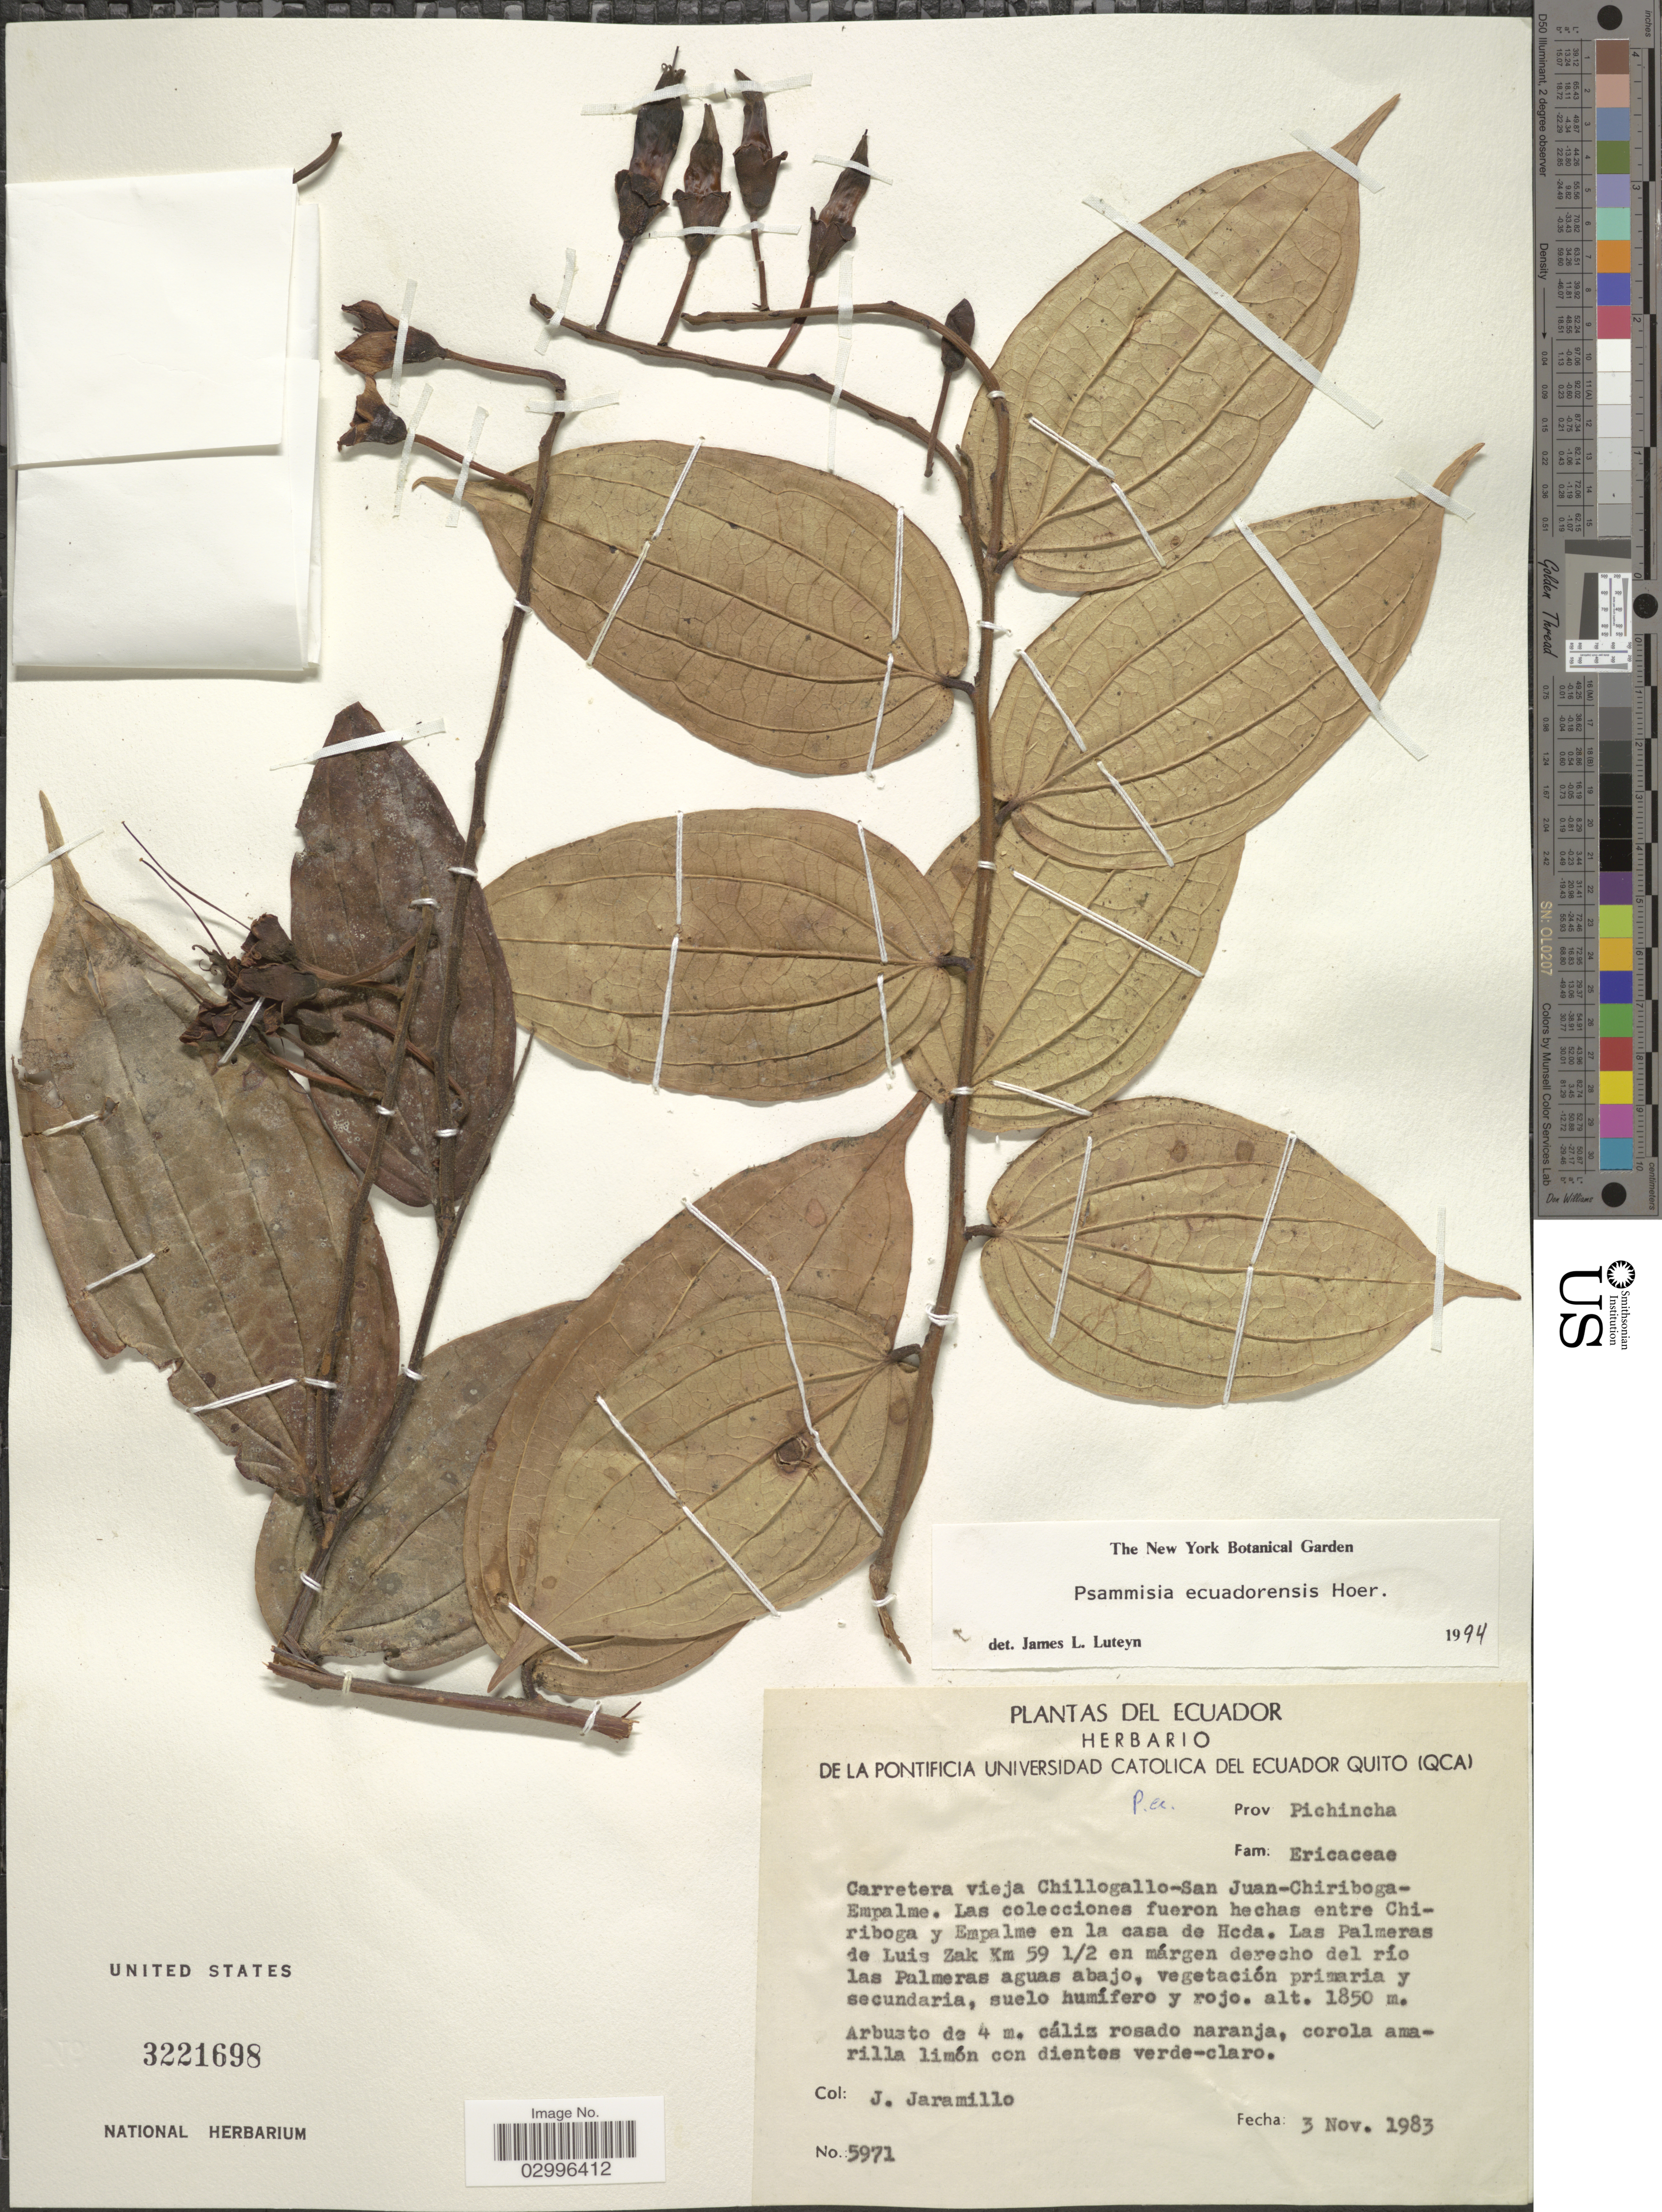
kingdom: Plantae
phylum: Tracheophyta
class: Magnoliopsida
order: Ericales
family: Ericaceae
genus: Psammisia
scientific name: Psammisia ecuadorensis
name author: Hoerold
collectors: J. Jaramillo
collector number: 5971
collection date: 1983-11-03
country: Ecuador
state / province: Pichincha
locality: Carretera vieja Chillogallo-San Juan-Chiriboga-Empalme. Las colecciones fueron hechas entre Chiriboga y Empalme en la casa de Hcda. Las Palmeras de Luis Zak Km 59 1/2 en márgen derecho del río las Palmeras aguas abajo.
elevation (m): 1850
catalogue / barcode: US 3221698